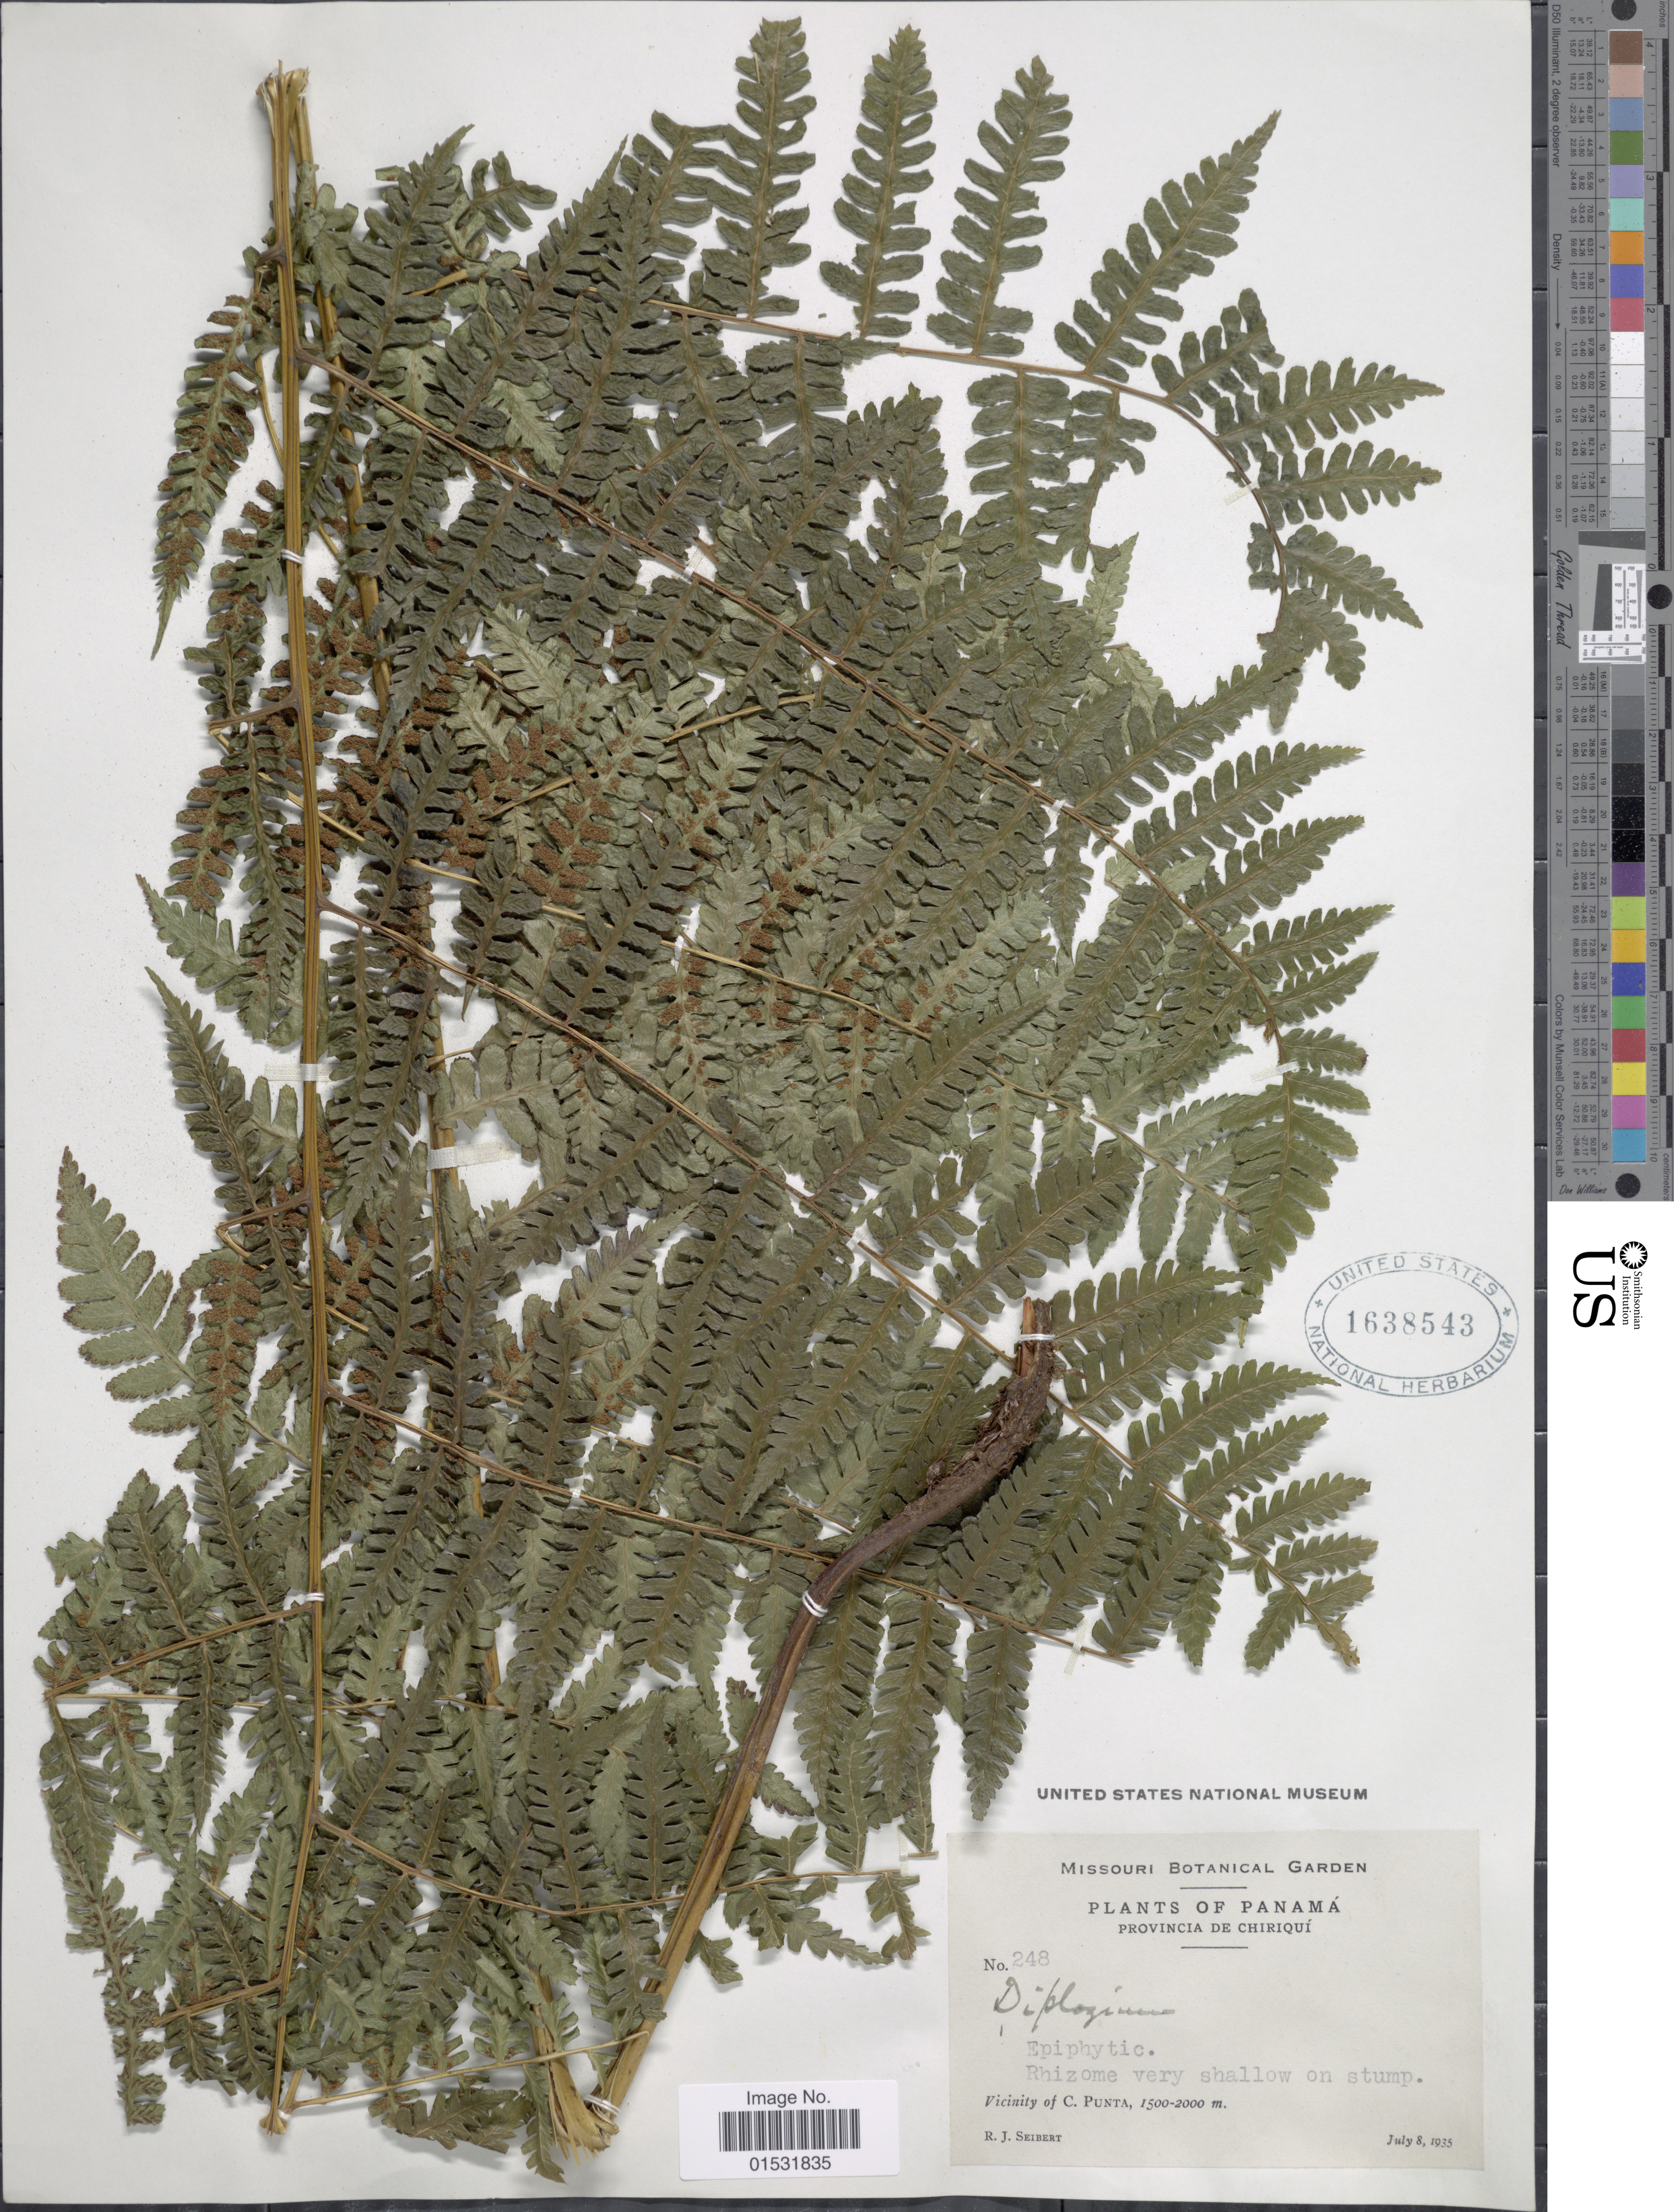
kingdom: Plantae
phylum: Tracheophyta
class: Polypodiopsida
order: Polypodiales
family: Athyriaceae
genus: Diplazium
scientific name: Diplazium hians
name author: Kunze ex Klotzsch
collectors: R. J. Seibert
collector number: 248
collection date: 1935-07-08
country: Panama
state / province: Chiriqui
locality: Vicinity of C. Punta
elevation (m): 1500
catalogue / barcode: US 1638543